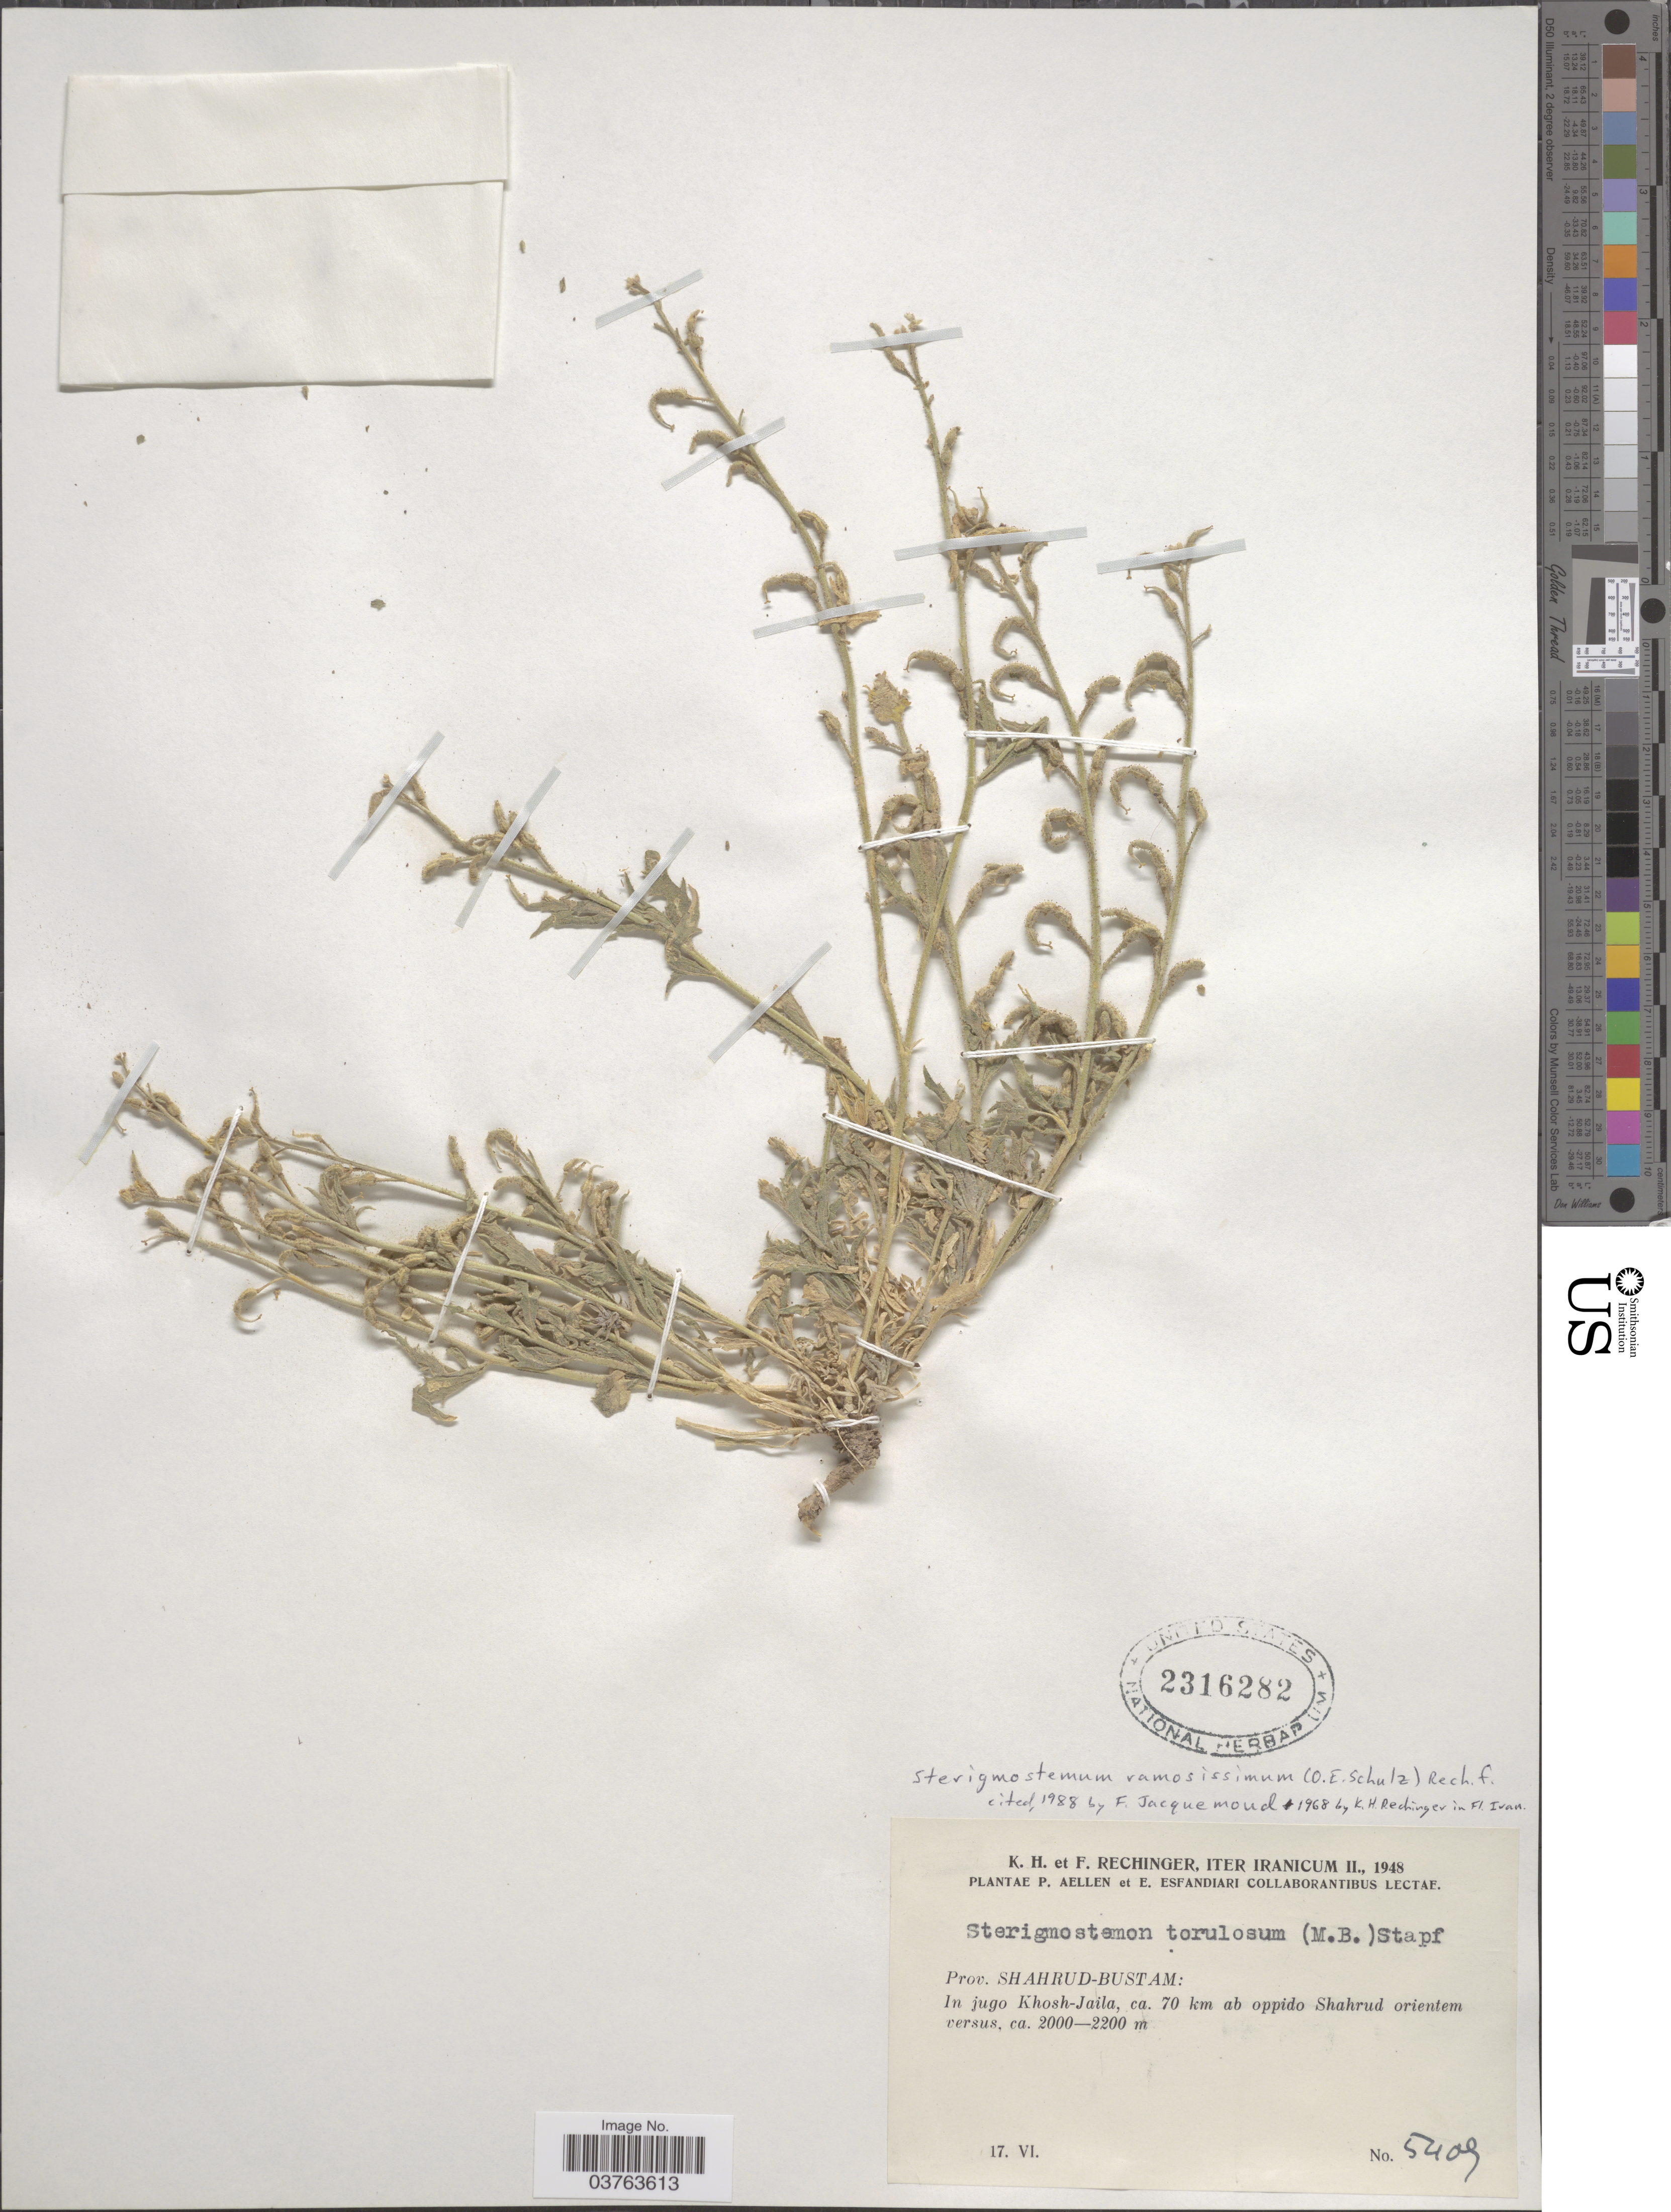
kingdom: Plantae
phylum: Tracheophyta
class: Magnoliopsida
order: Brassicales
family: Brassicaceae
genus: Sterigmostemum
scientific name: Sterigmostemum ramosissimum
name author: (O.E. Schulz) Rech. f.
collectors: K. H. Rechinger & F. Rechinger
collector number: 5409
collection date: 1948-06-17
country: Iran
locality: Iter Iranicum. Prov. Shahrud-Bustam: In jugo Khosh-Jaila, ca. 70 km. ab oppido Shahrud orientem versus.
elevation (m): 2000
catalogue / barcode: US 2316282